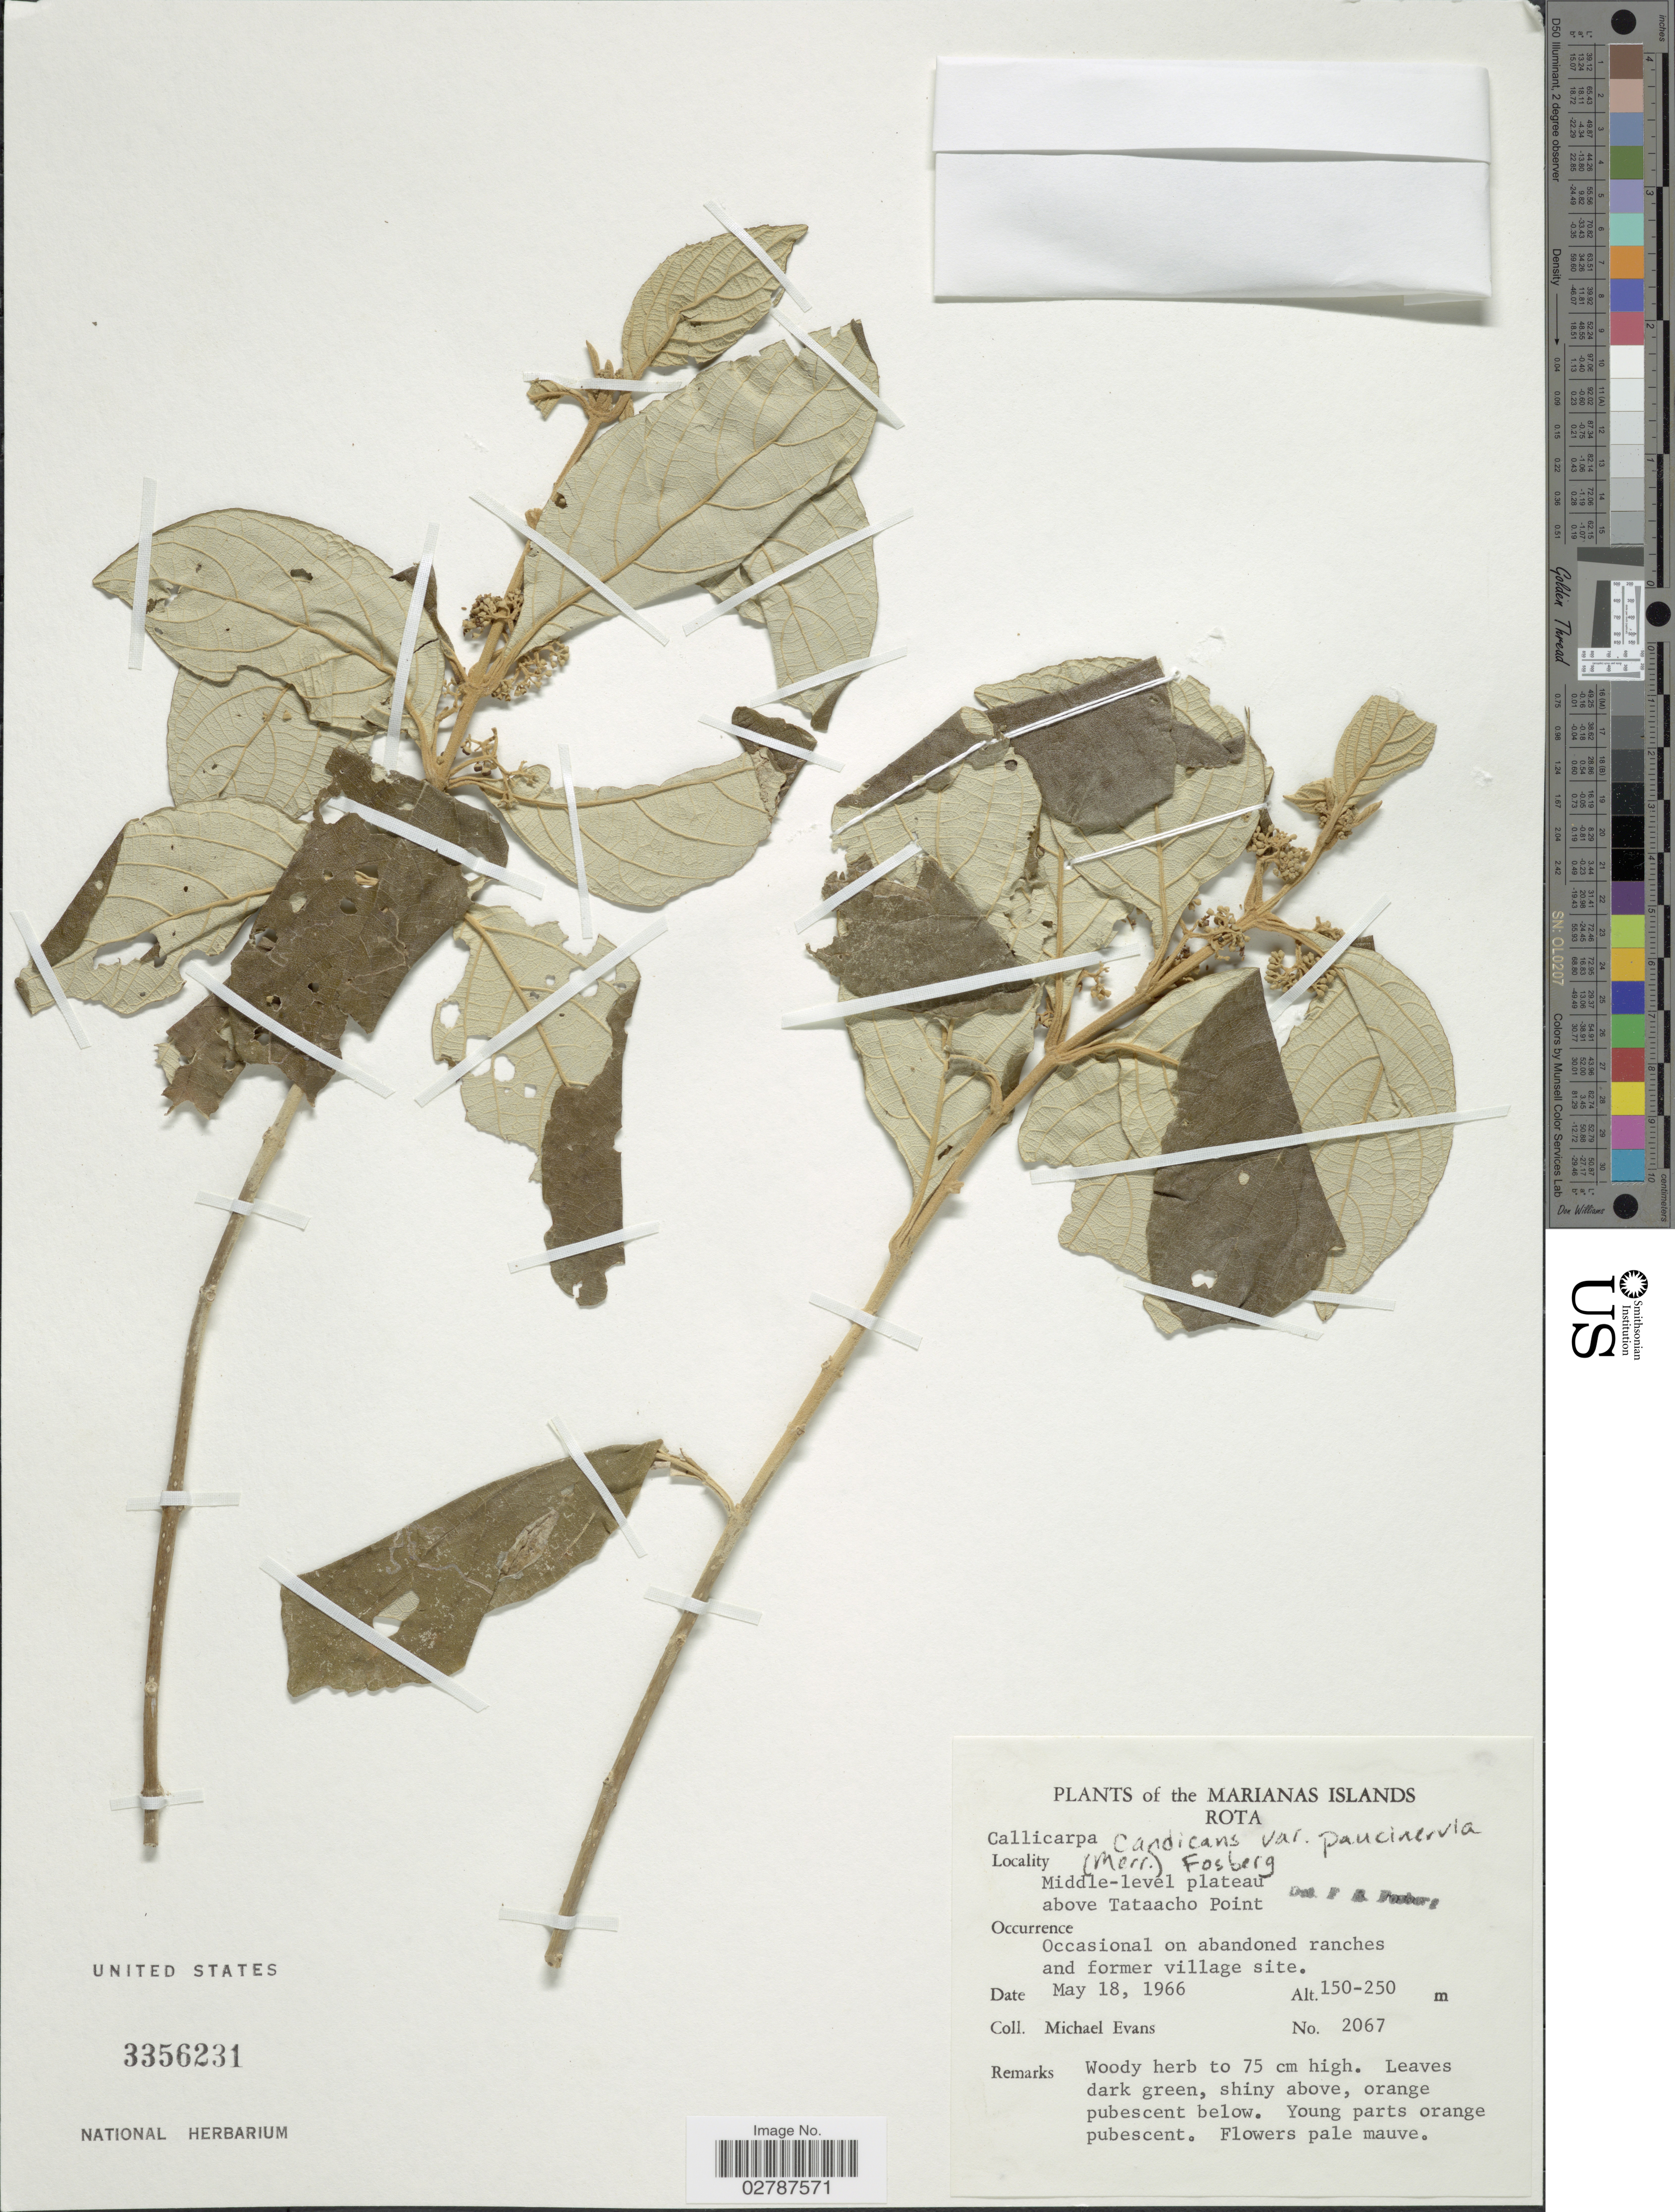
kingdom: Plantae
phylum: Tracheophyta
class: Magnoliopsida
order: Lamiales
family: Lamiaceae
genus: Callicarpa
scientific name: Callicarpa candicans var. paucinervia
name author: (Merr.) Fosberg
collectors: M. Evans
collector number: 2067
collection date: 1966-05-18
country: Northern Mariana Islands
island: Rota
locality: Rota. Middle-level plateau above Tataacho Point.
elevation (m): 150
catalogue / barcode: US 3356231